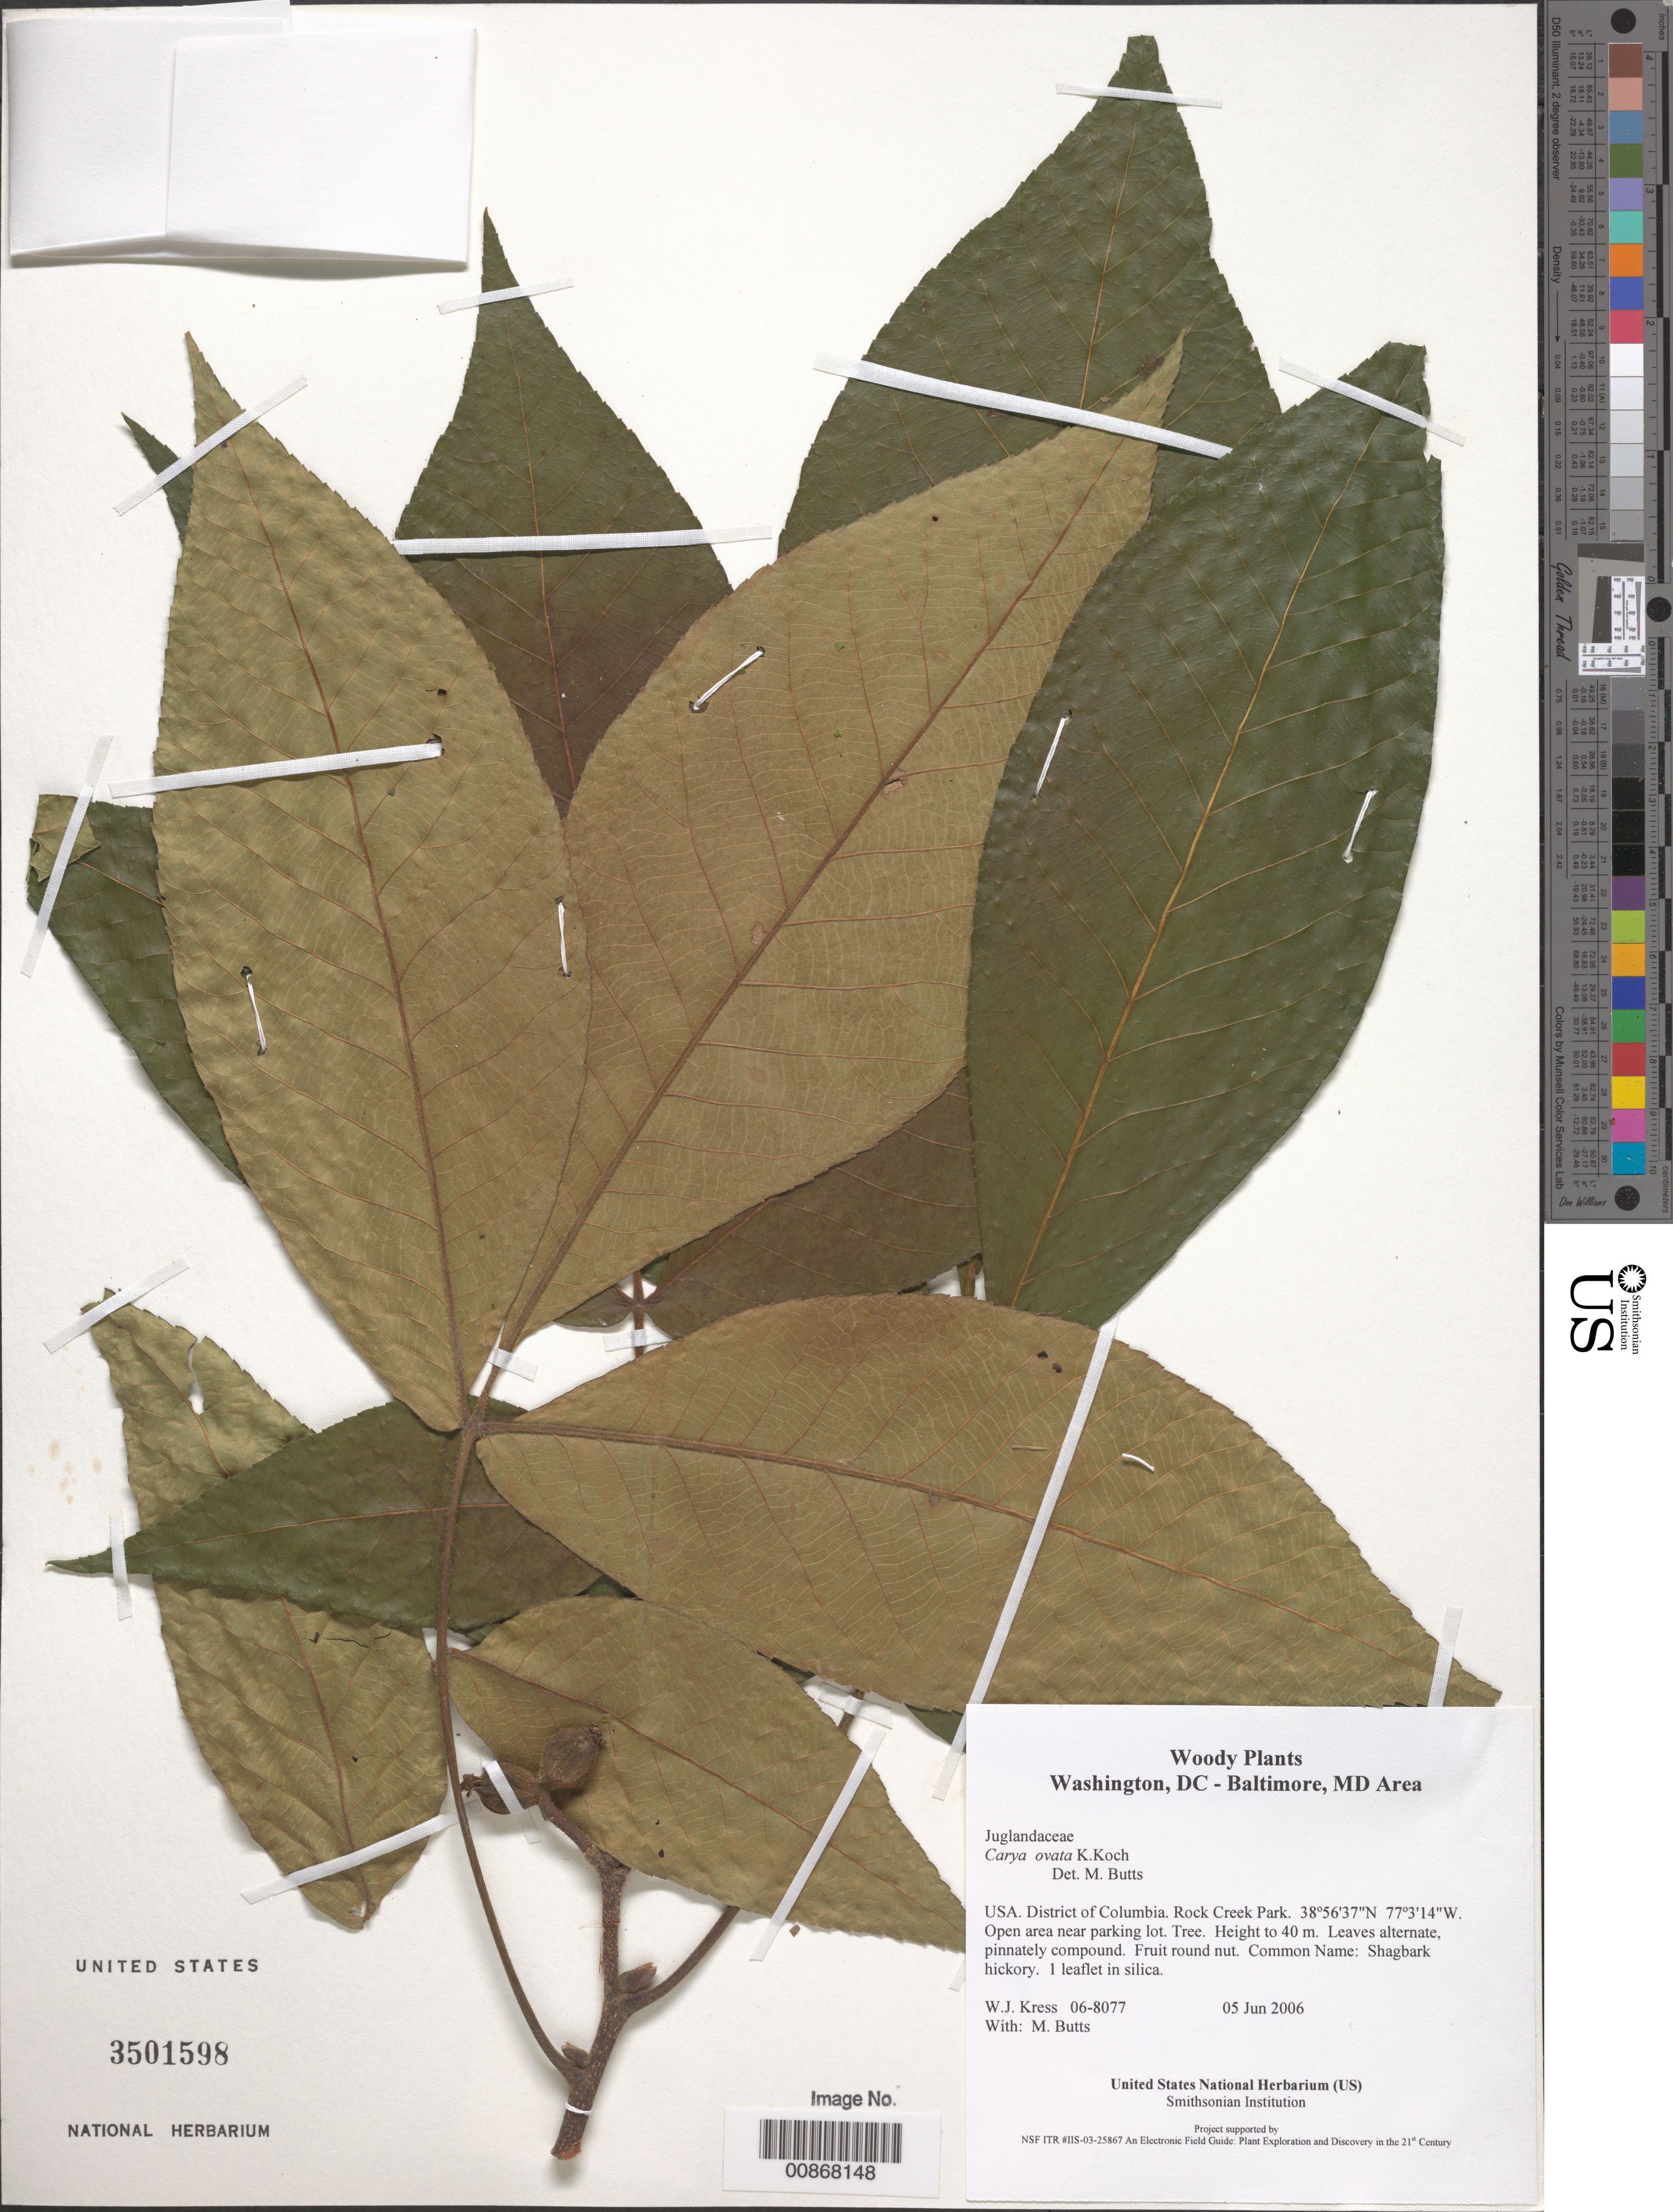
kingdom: Plantae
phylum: Tracheophyta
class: Magnoliopsida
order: Fagales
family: Juglandaceae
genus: Carya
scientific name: Carya ovata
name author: (Mill.) K. Koch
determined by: Butts, M. B.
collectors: W. J. Kress & M. B. Butts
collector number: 06-8077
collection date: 2006-06-05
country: United States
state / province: District of Columbia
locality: Rock Creek Park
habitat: Open area near parking lot.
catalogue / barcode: US 3501598